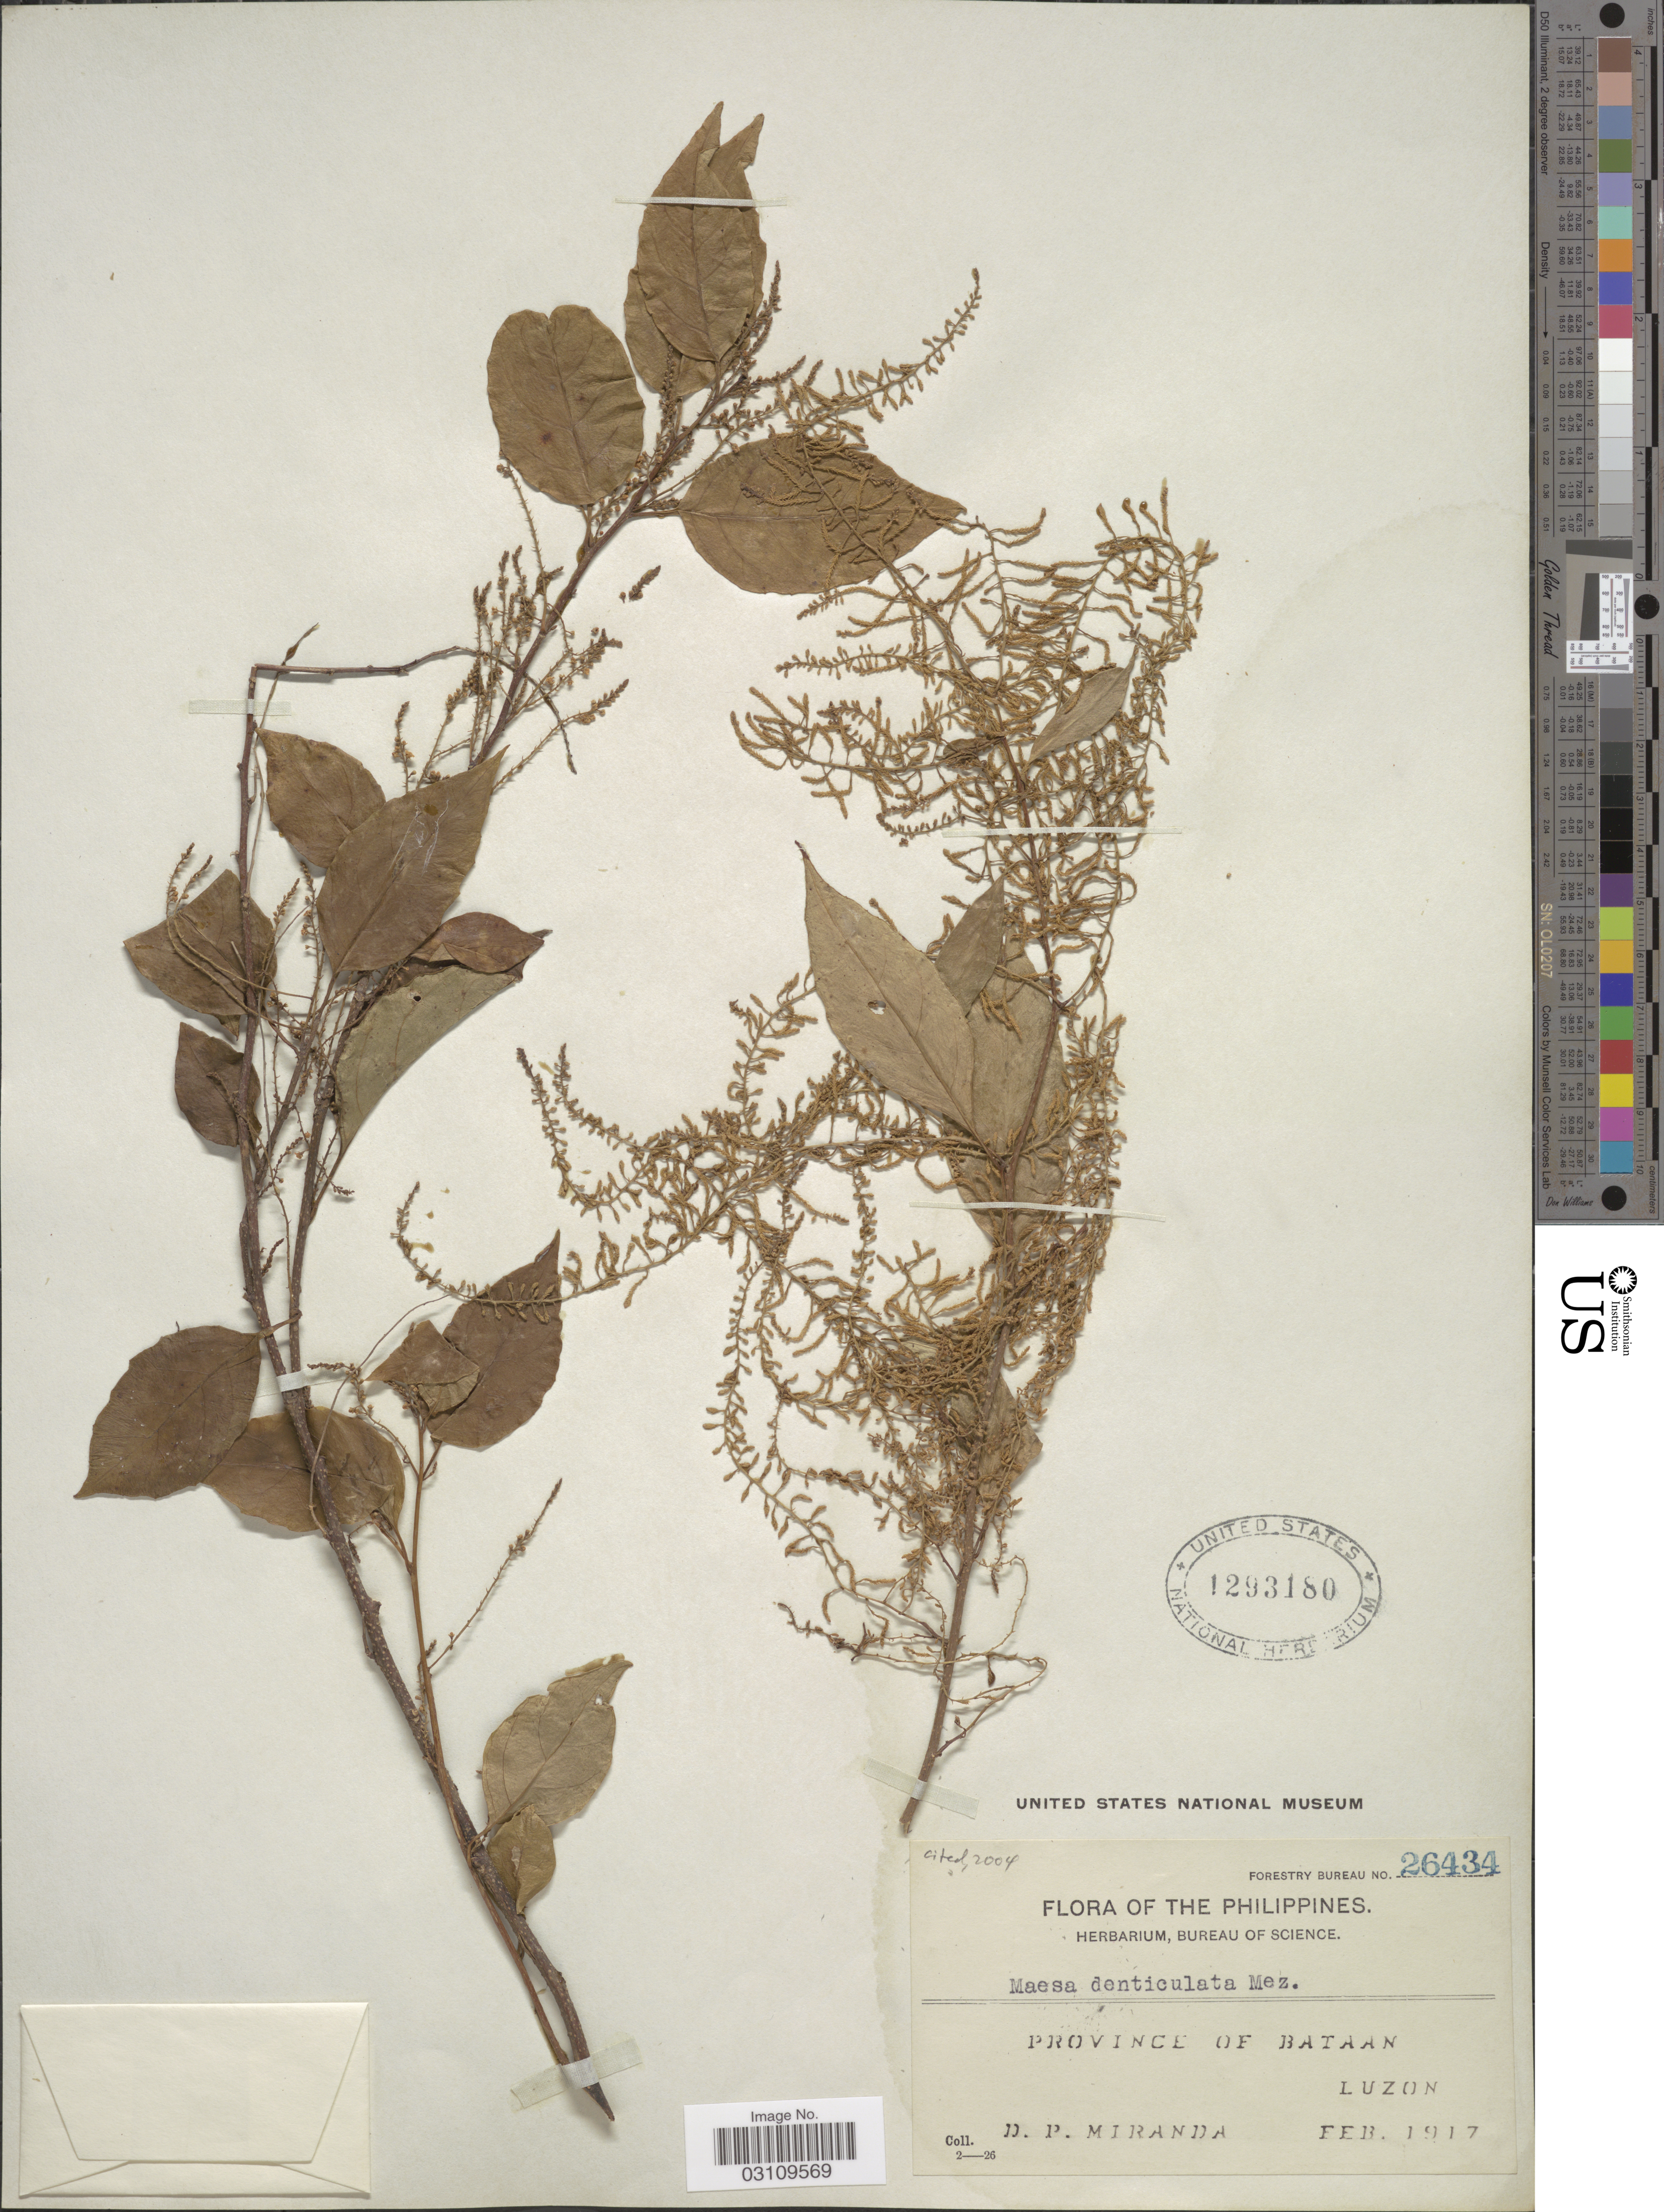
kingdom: Plantae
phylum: Tracheophyta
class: Magnoliopsida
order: Ericales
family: Primulaceae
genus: Maesa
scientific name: Maesa denticulata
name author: Mez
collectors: D. P. Miranda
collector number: Forestry Bureau 26434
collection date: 1917-02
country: Philippines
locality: Province of Bataan, Luzon.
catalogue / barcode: US 1293180